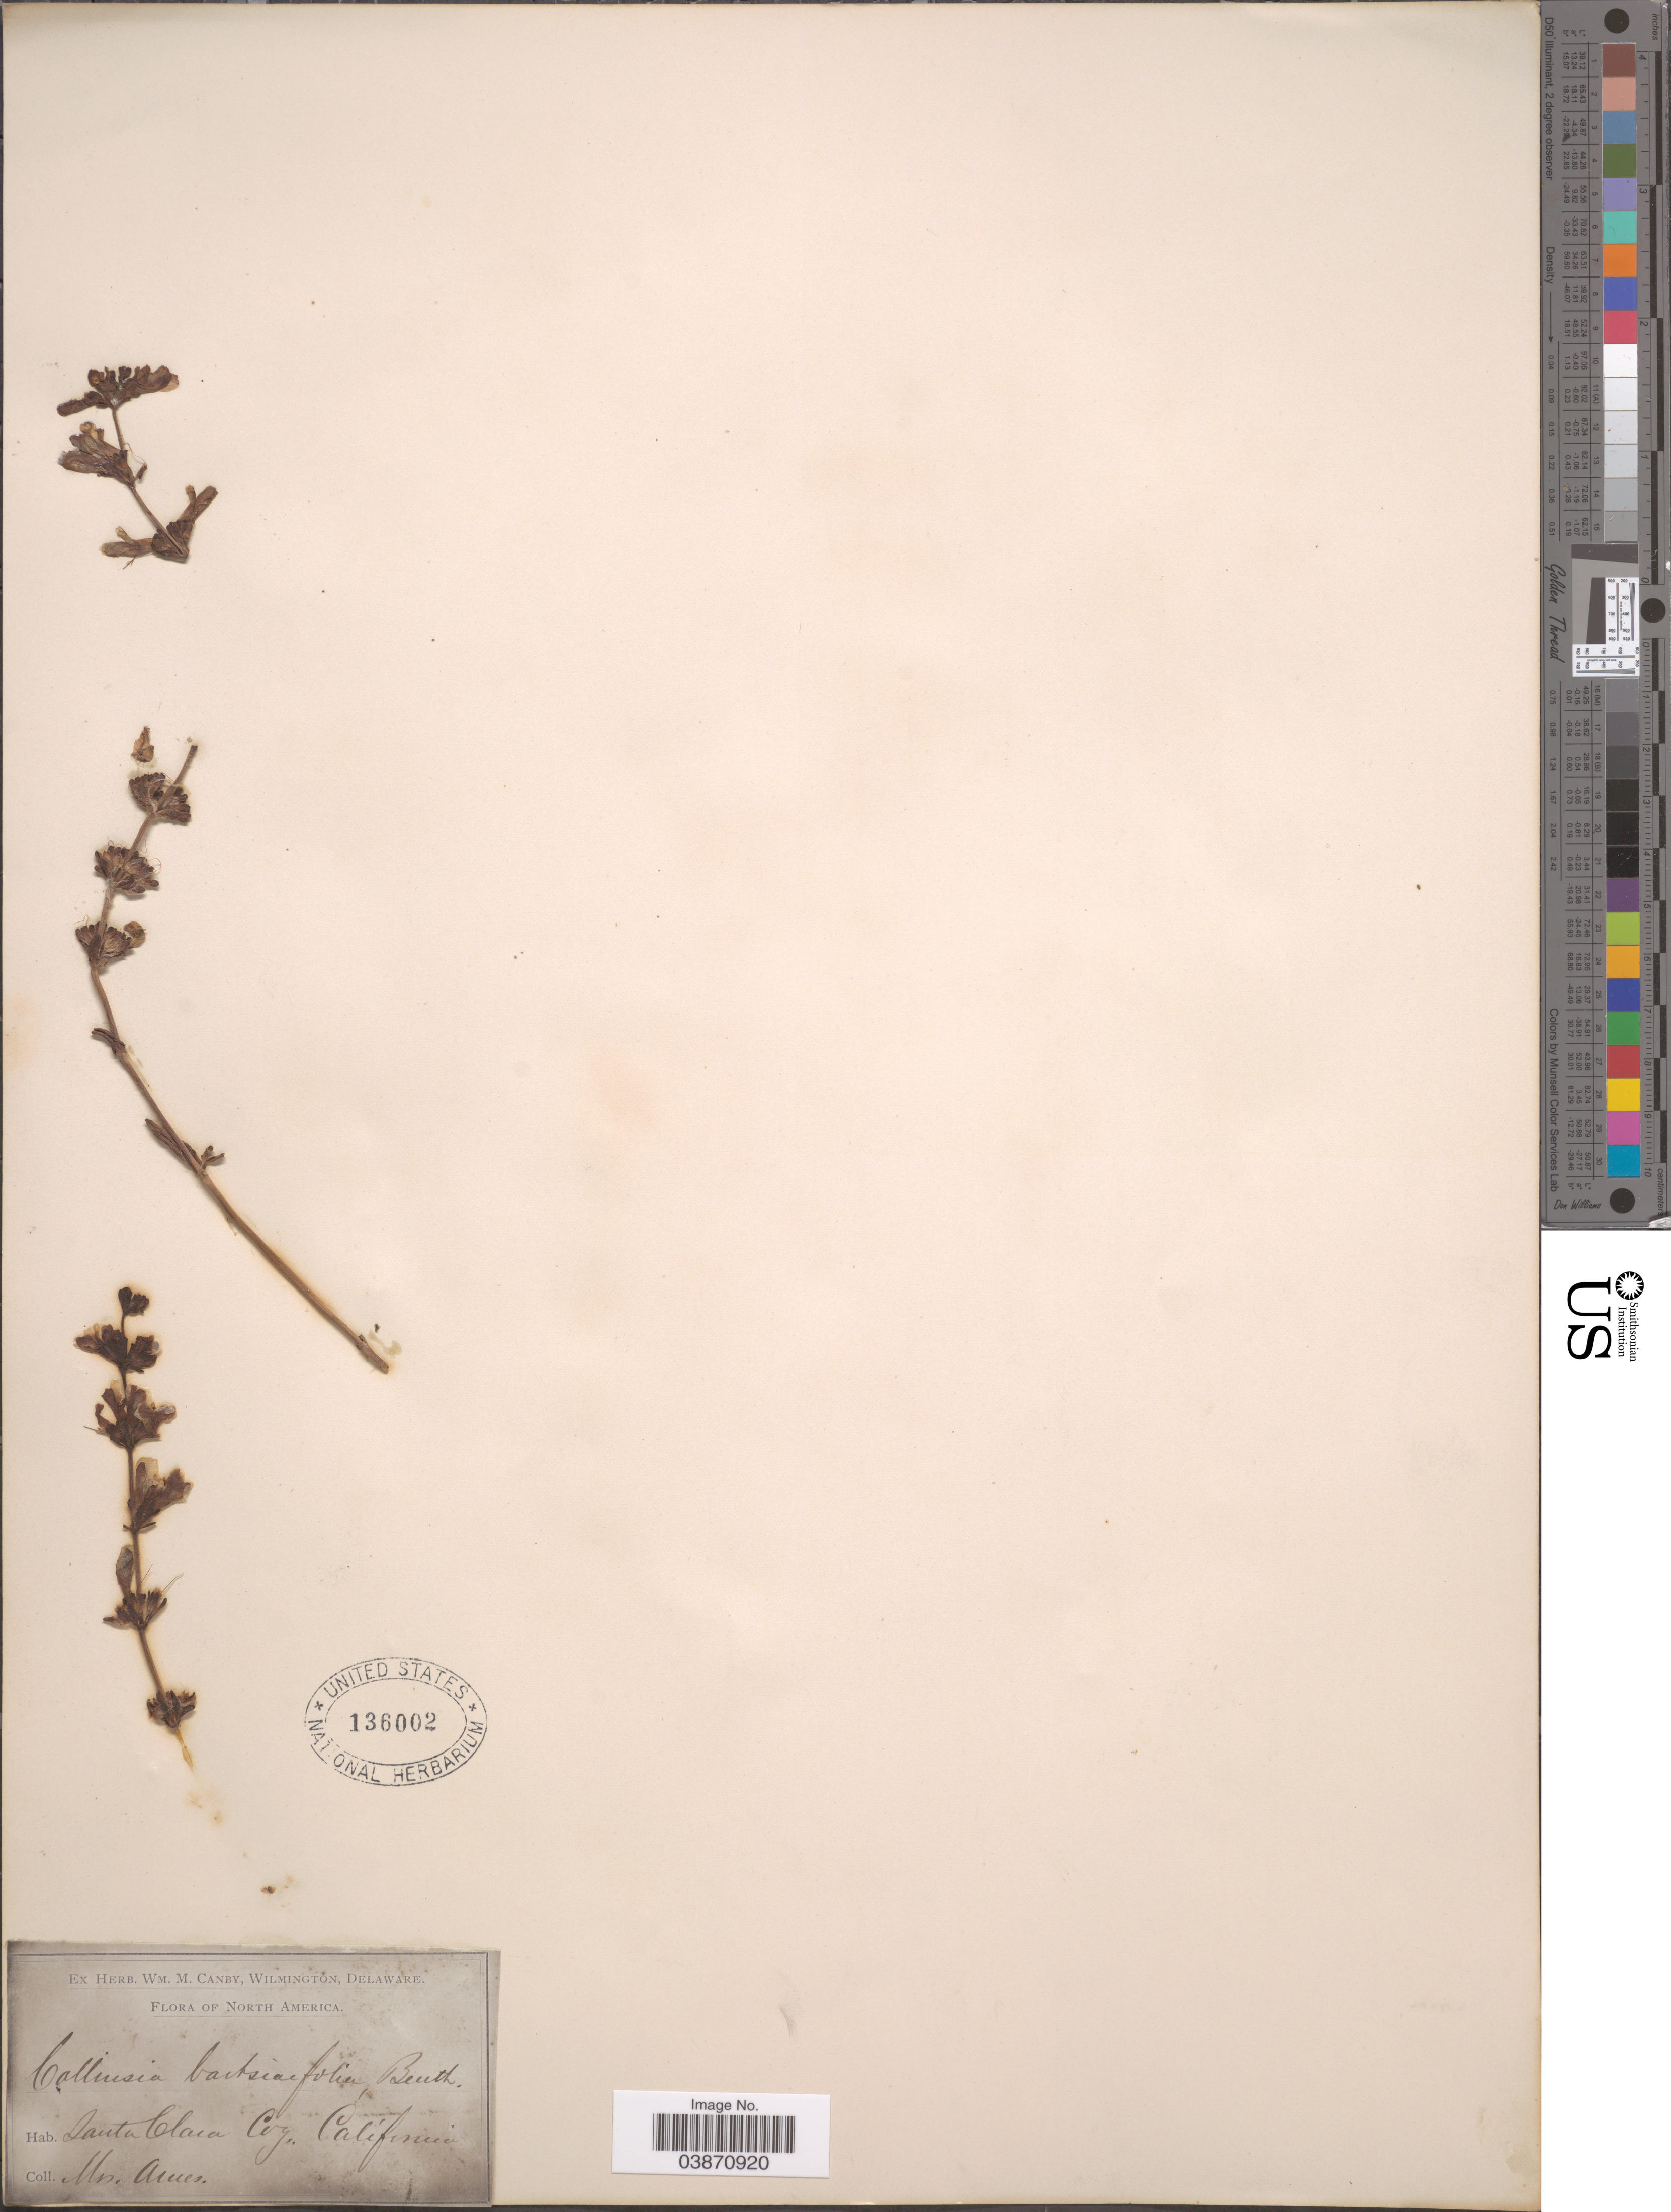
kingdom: Plantae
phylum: Tracheophyta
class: Magnoliopsida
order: Lamiales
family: Plantaginaceae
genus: Collinsia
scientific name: Collinsia bartsiifolia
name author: Benth.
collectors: -- Ames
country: United States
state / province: California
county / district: Santa Clara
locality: Santa Clara Co.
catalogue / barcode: US 136002